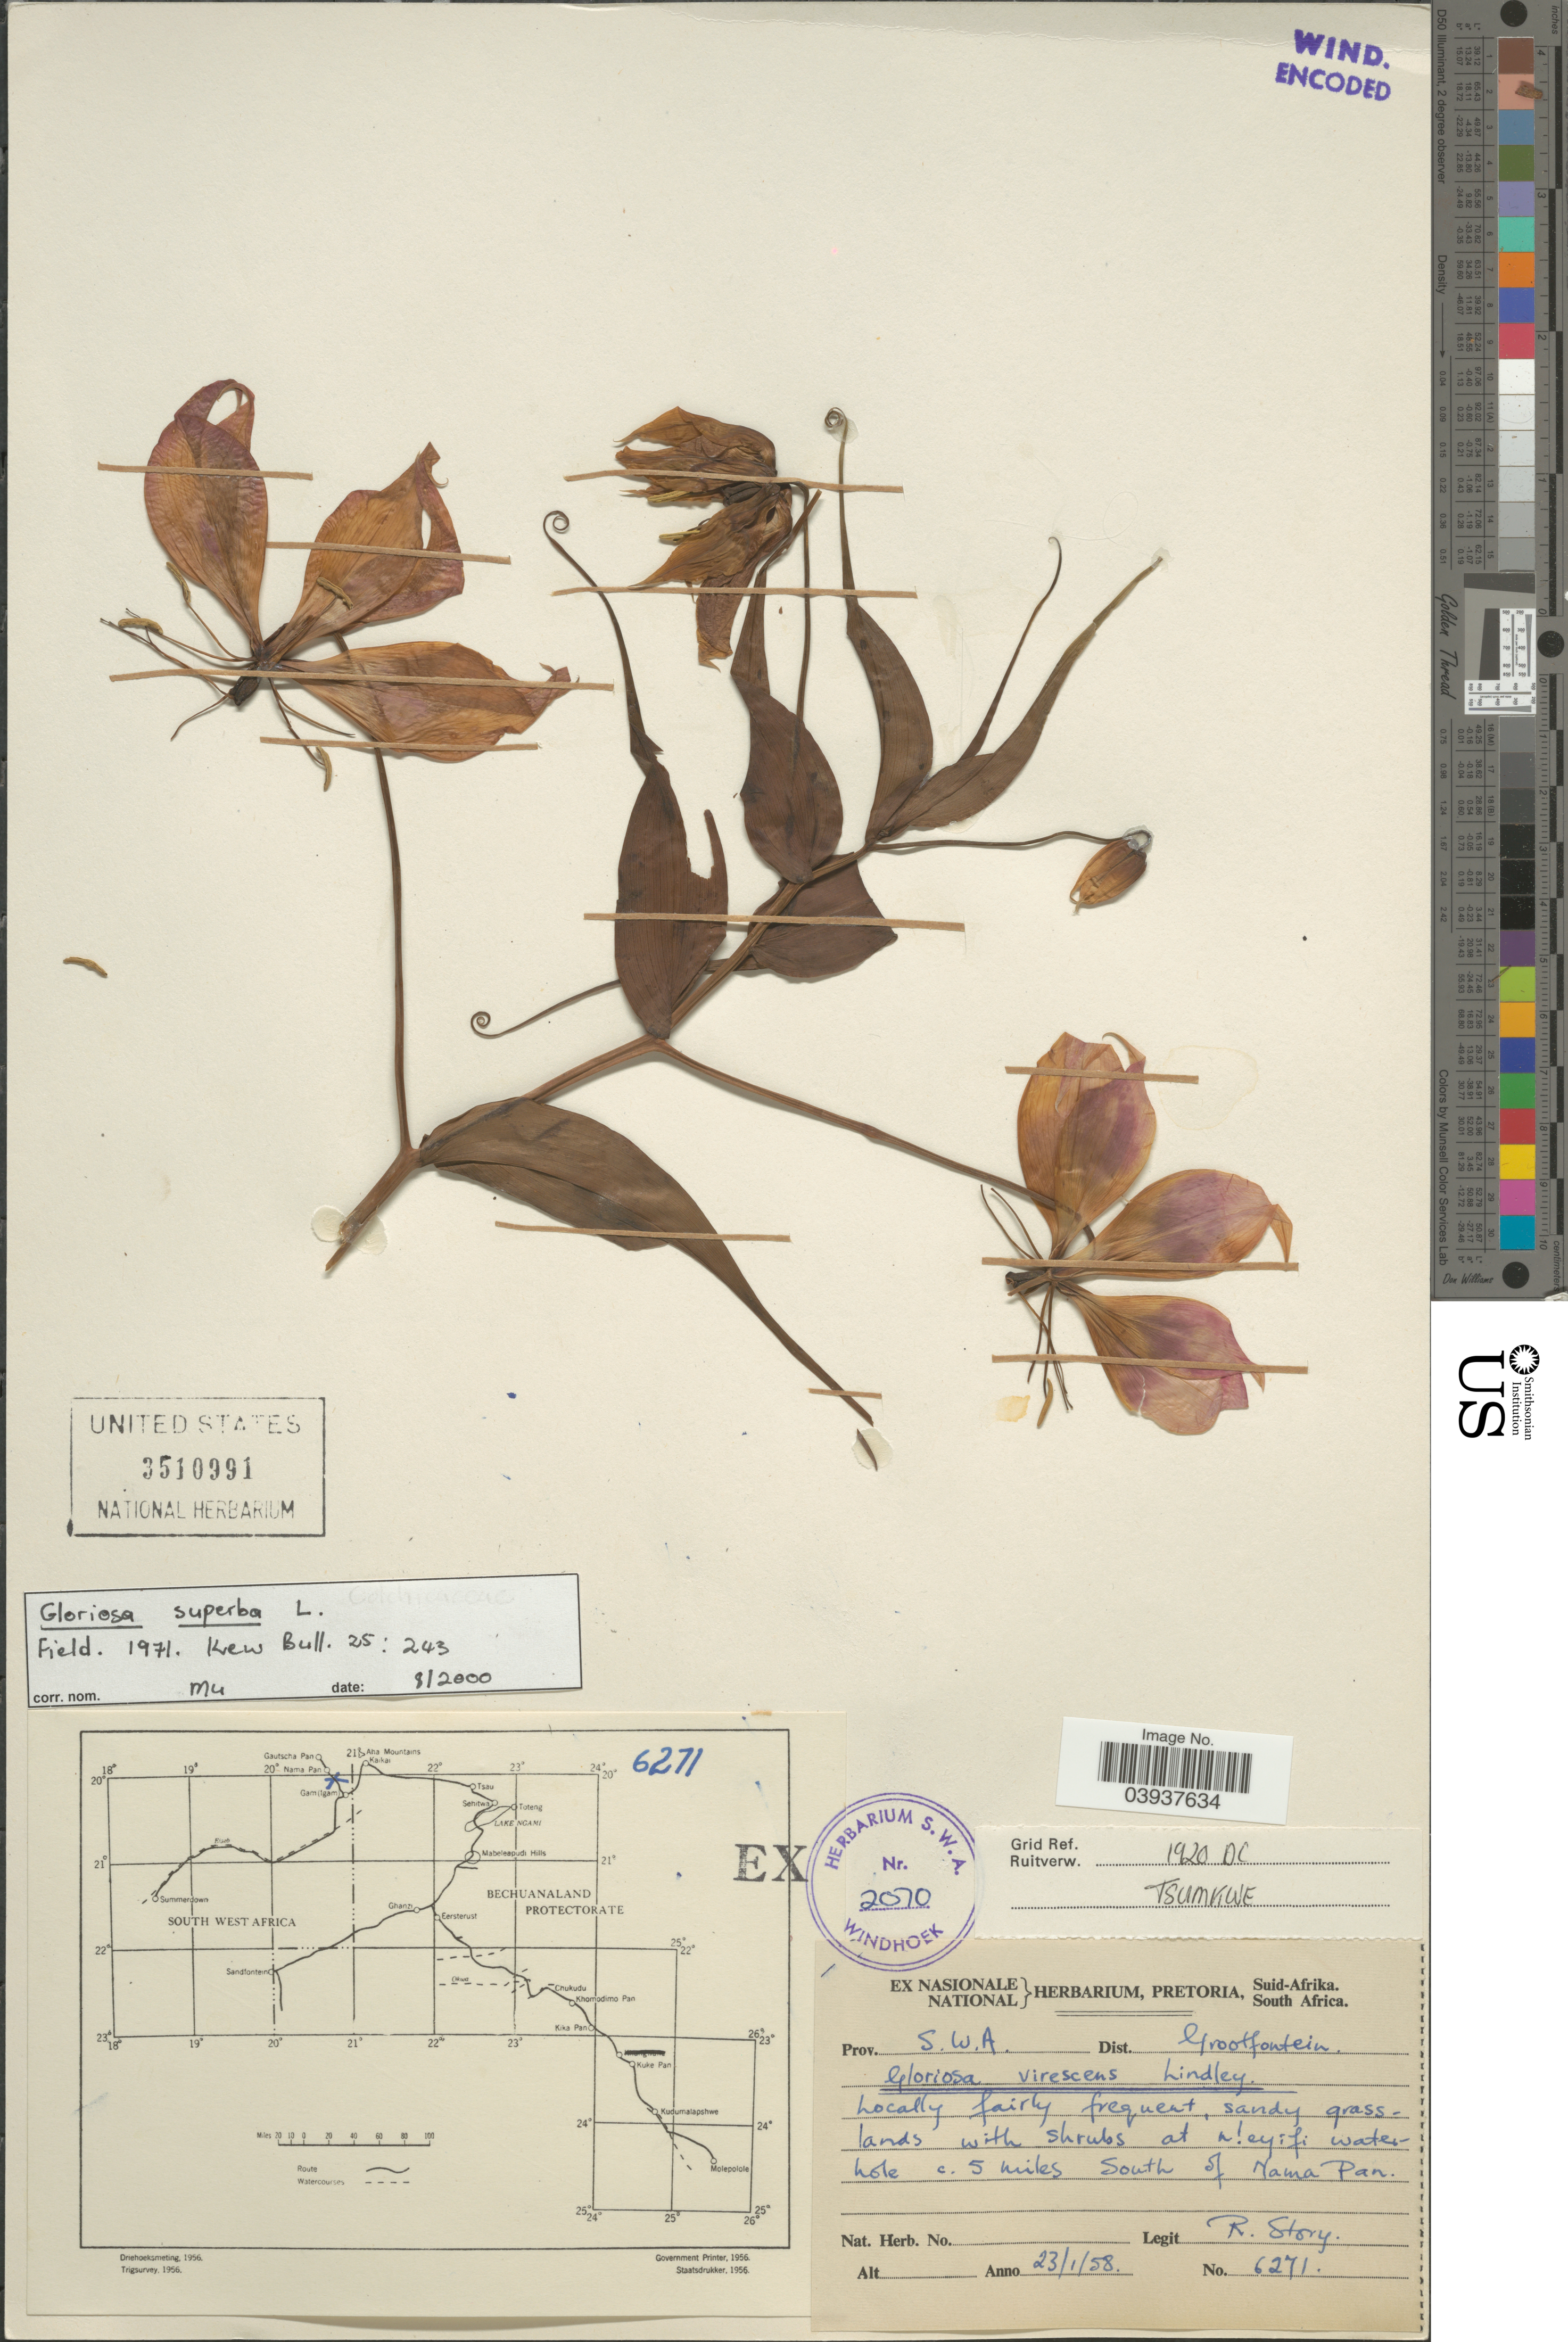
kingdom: Plantae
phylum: Tracheophyta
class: Liliopsida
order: Liliales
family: Colchicaceae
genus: Gloriosa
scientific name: Gloriosa superba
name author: L.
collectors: R. Story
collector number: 6271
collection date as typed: Transcribed d/m/y: 23/1/58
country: Namibia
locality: Prov. S.W.A. Dist. Grootfontein. c. 5 miles South of Nama Pan. Grid Ref. 1920 DC.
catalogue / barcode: US 3510991